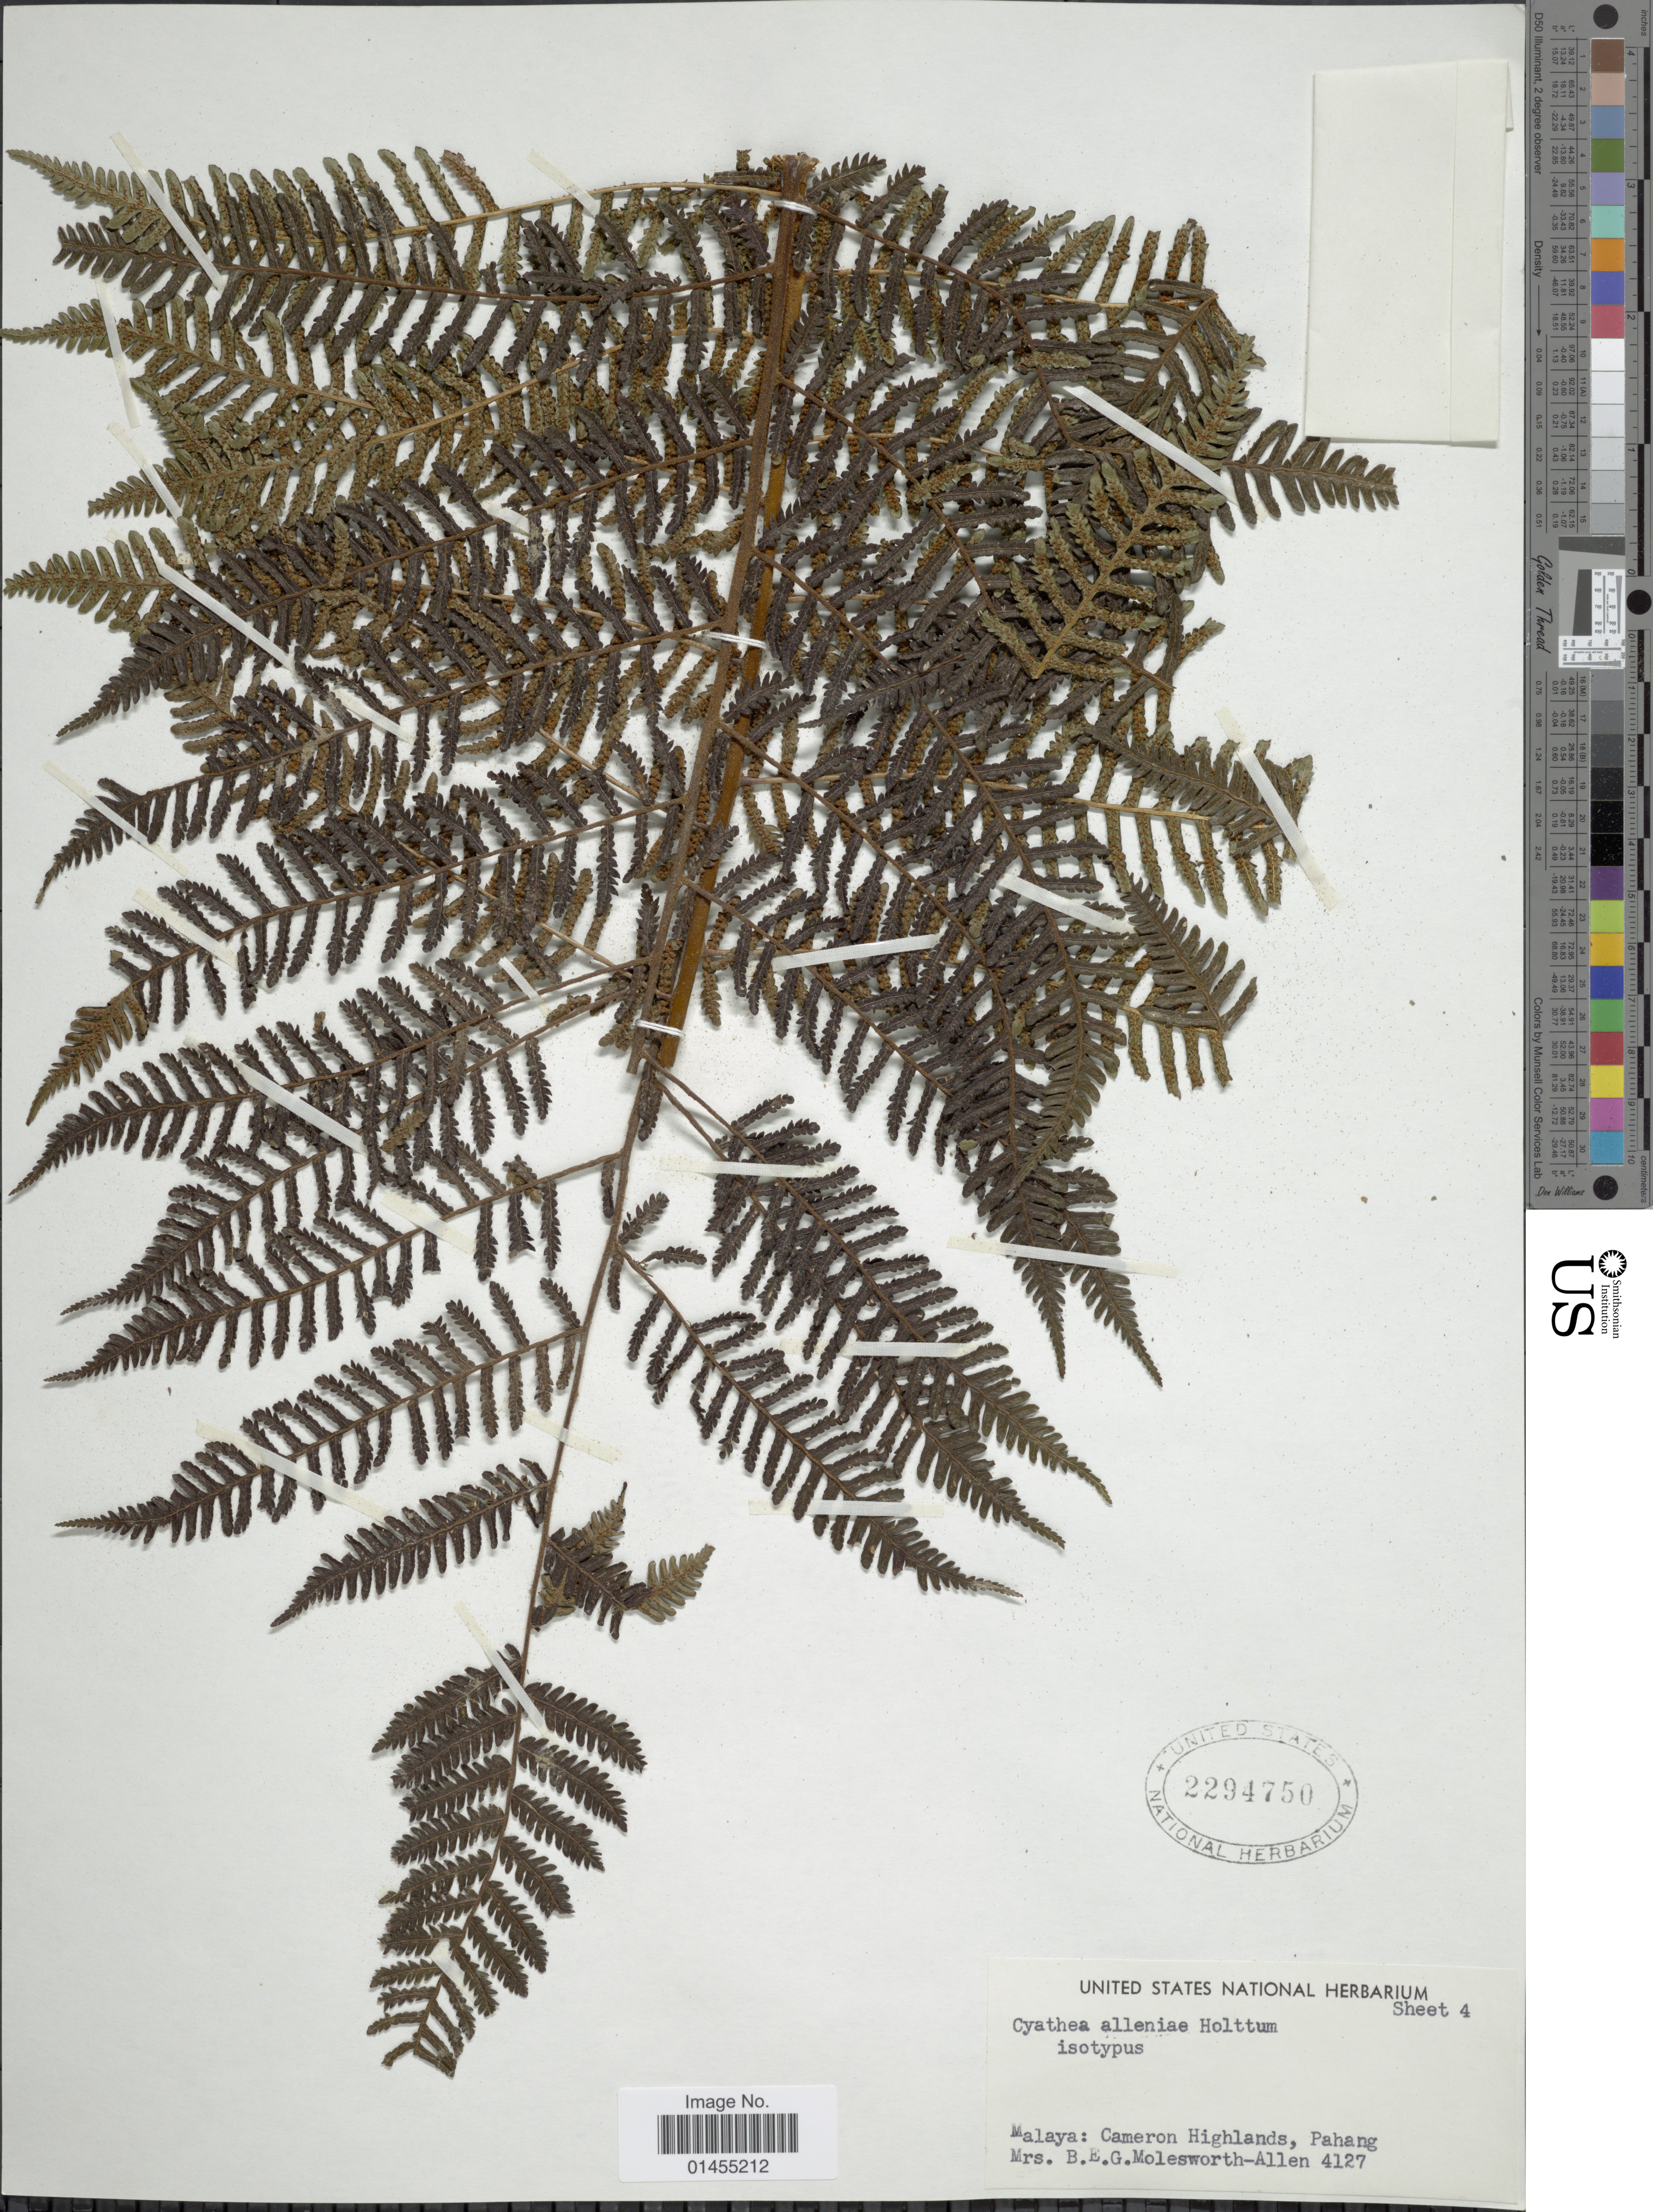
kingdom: Plantae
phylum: Tracheophyta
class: Polypodiopsida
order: Cyatheales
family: Cyatheaceae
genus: Alsophila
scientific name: Alsophila alleniae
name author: (Holttum) R.M. Tryon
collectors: Mrs. B. E. G. Molesworth-Allen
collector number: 4127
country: Malaysia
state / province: Pahang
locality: Malaya, Cameron Highlands.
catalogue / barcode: US 2294750